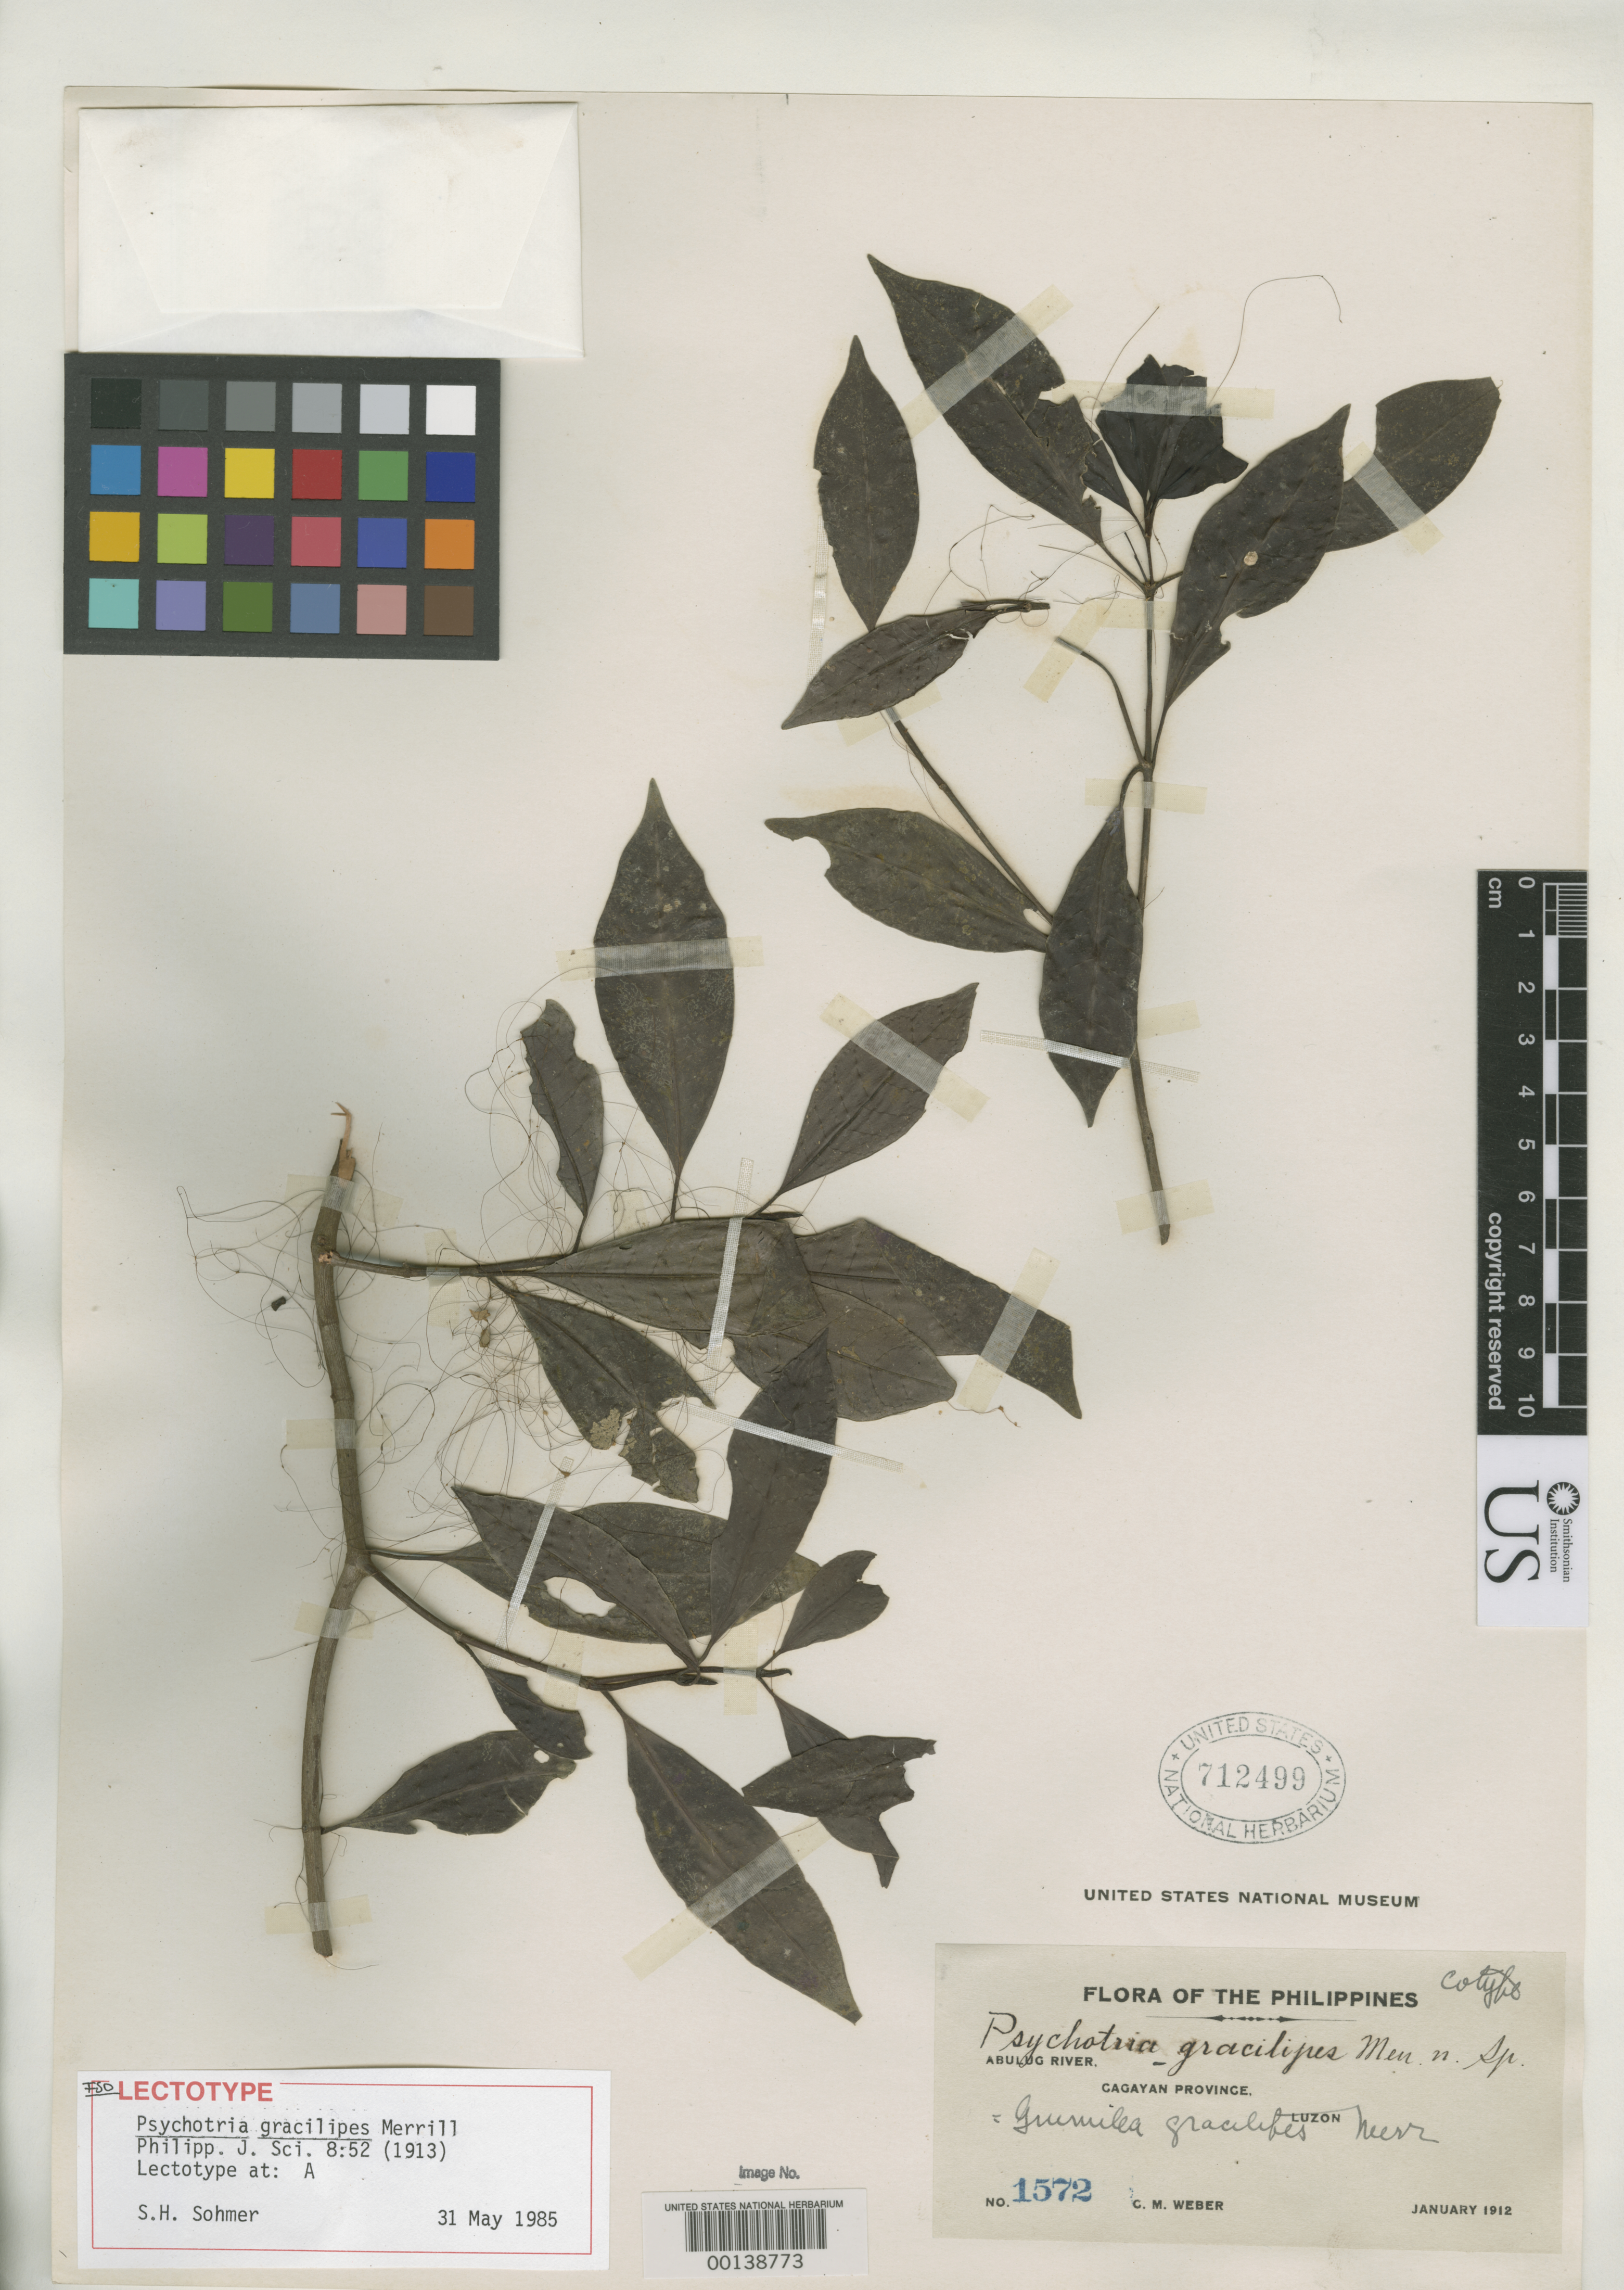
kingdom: Plantae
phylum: Tracheophyta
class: Magnoliopsida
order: Gentianales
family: Rubiaceae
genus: Psychotria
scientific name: Psychotria gracilipes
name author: Merr.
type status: Isotype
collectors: C. M. Weber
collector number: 1572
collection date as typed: Jan 1912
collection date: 1912-01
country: Philippines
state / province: Cagayan Valley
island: Luzon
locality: Abulug River. Cagayan.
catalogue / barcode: US 712499